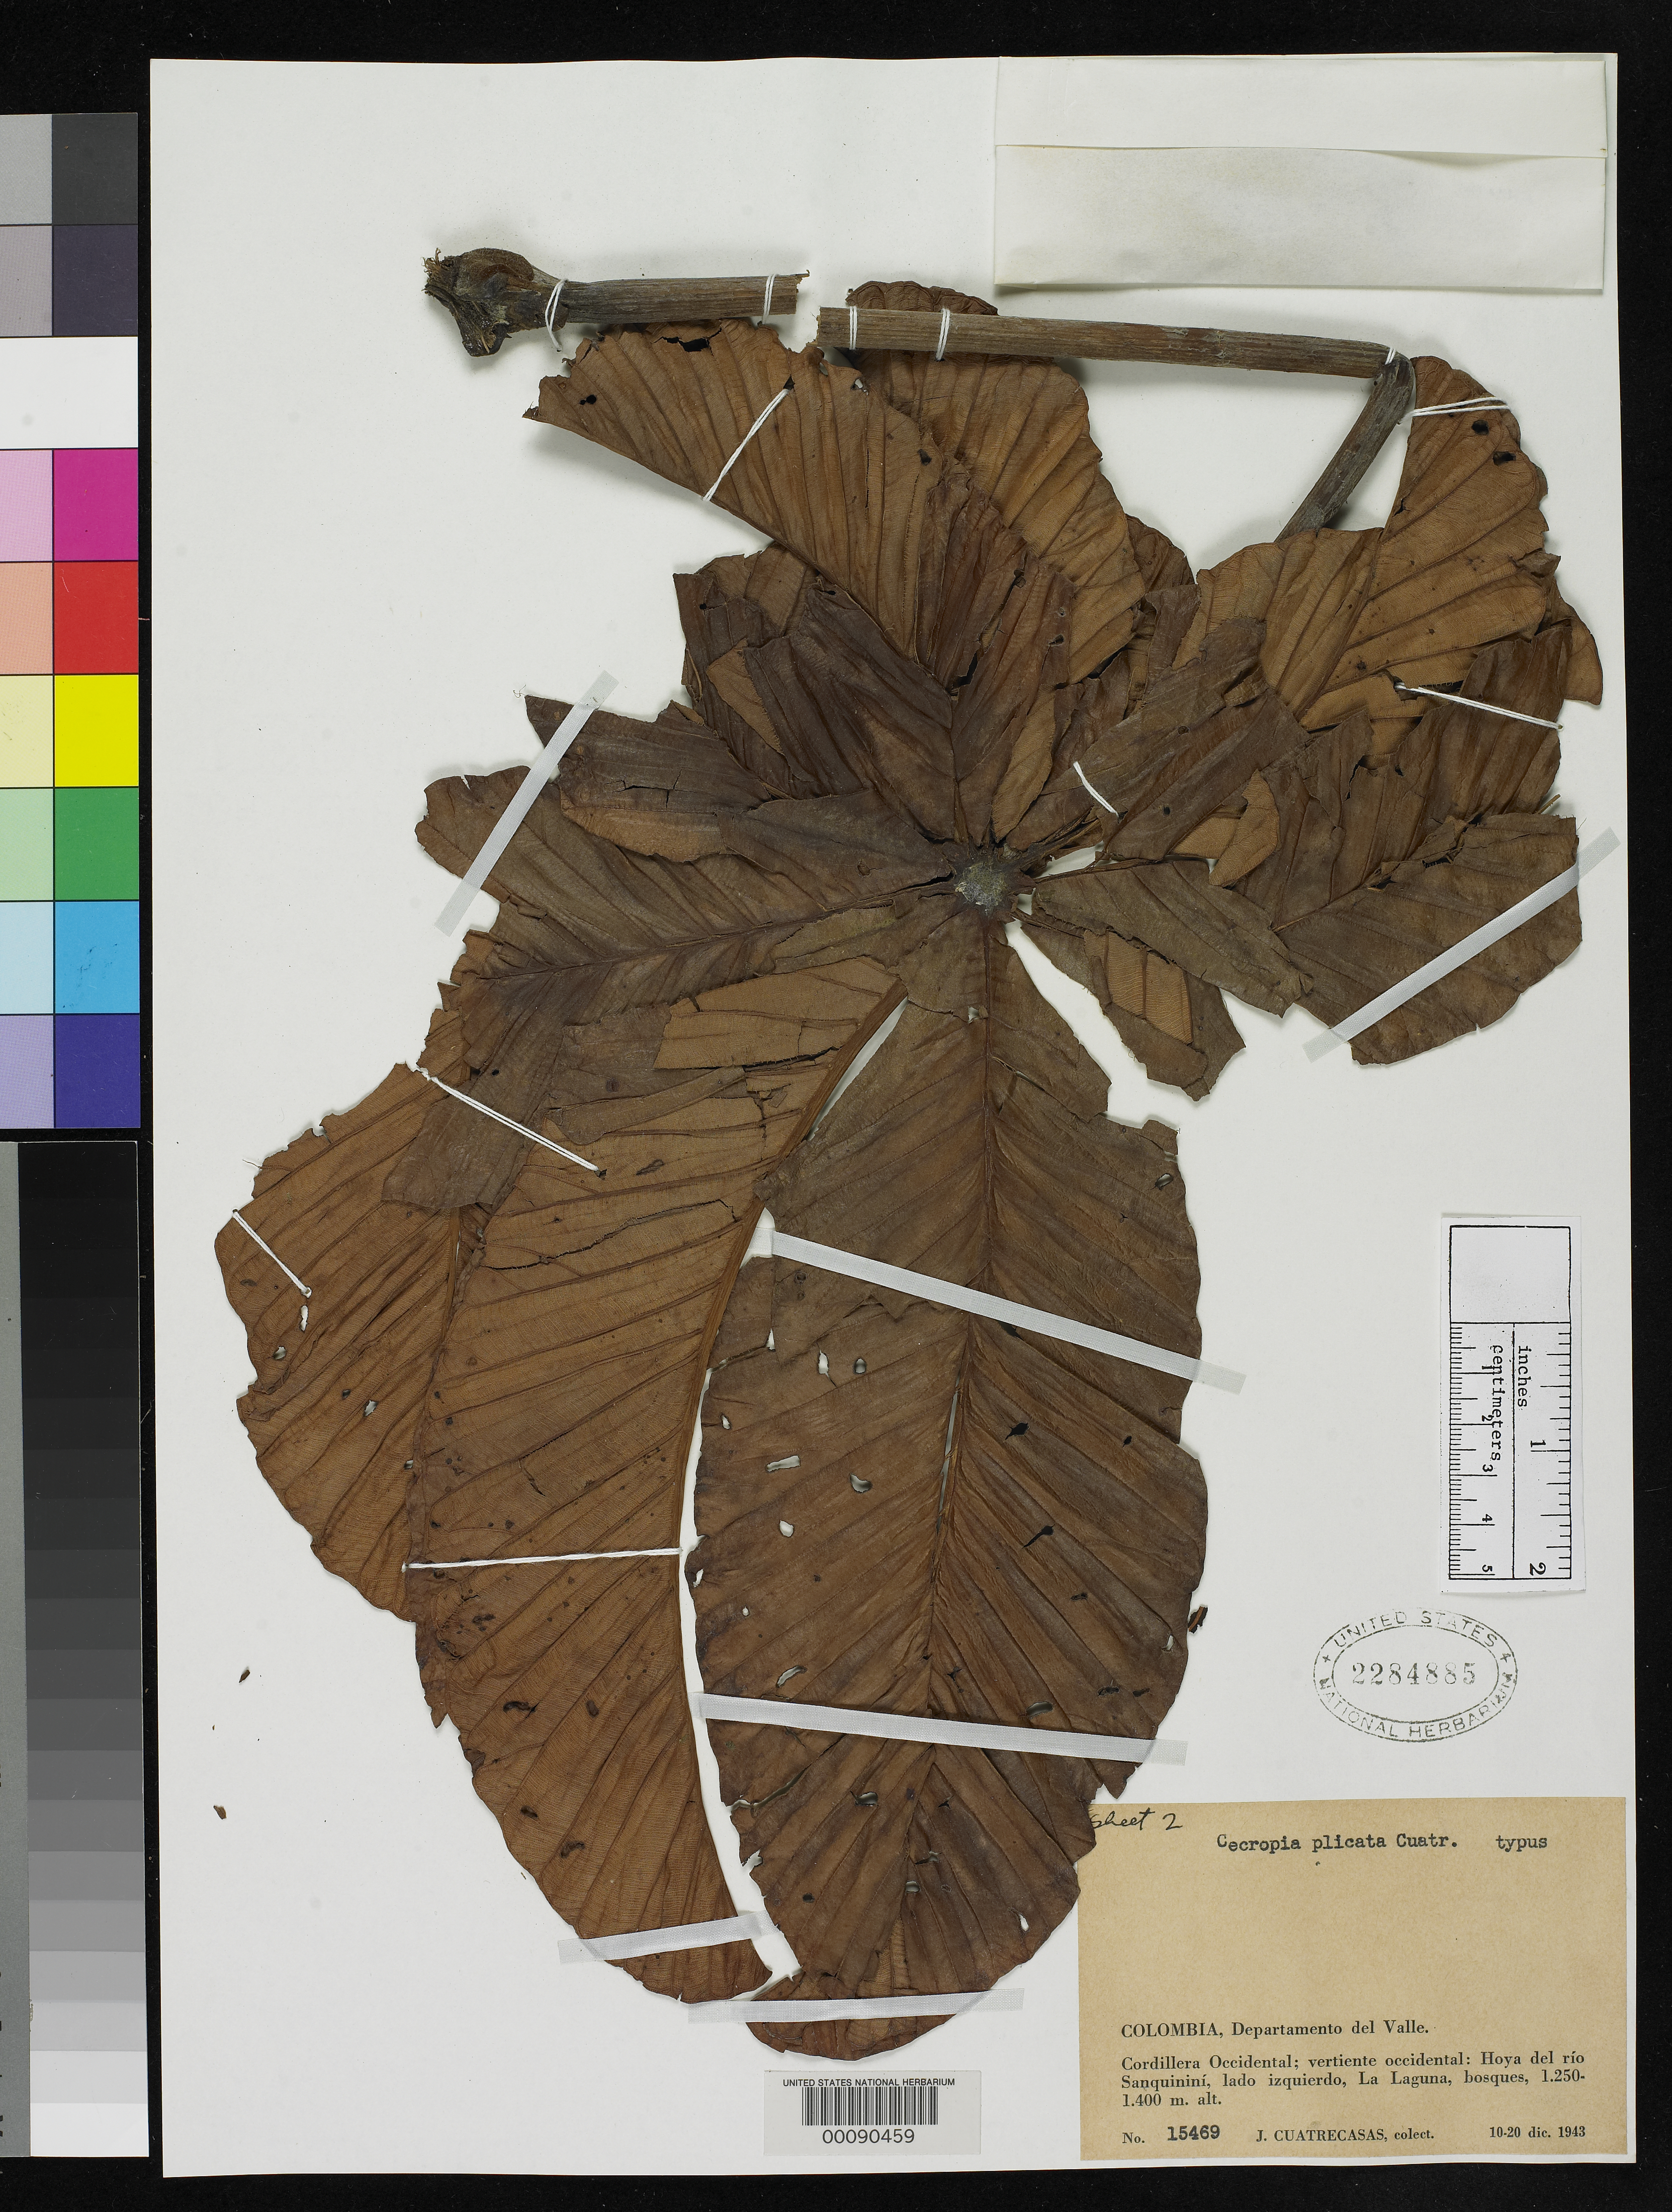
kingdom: Plantae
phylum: Tracheophyta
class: Magnoliopsida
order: Rosales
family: Urticaceae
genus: Cecropia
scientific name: Cecropia plicata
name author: Cuatrec.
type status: Holotype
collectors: J. Cuatrecasas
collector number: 15469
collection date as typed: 10 Dec 1943 to 20 Dec 1943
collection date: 1943-12-10/1943-12-20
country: Colombia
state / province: Valle del Cauca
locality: Hoya del Rio San Juniquin La Laguna.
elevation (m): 1250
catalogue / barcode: US 2284885